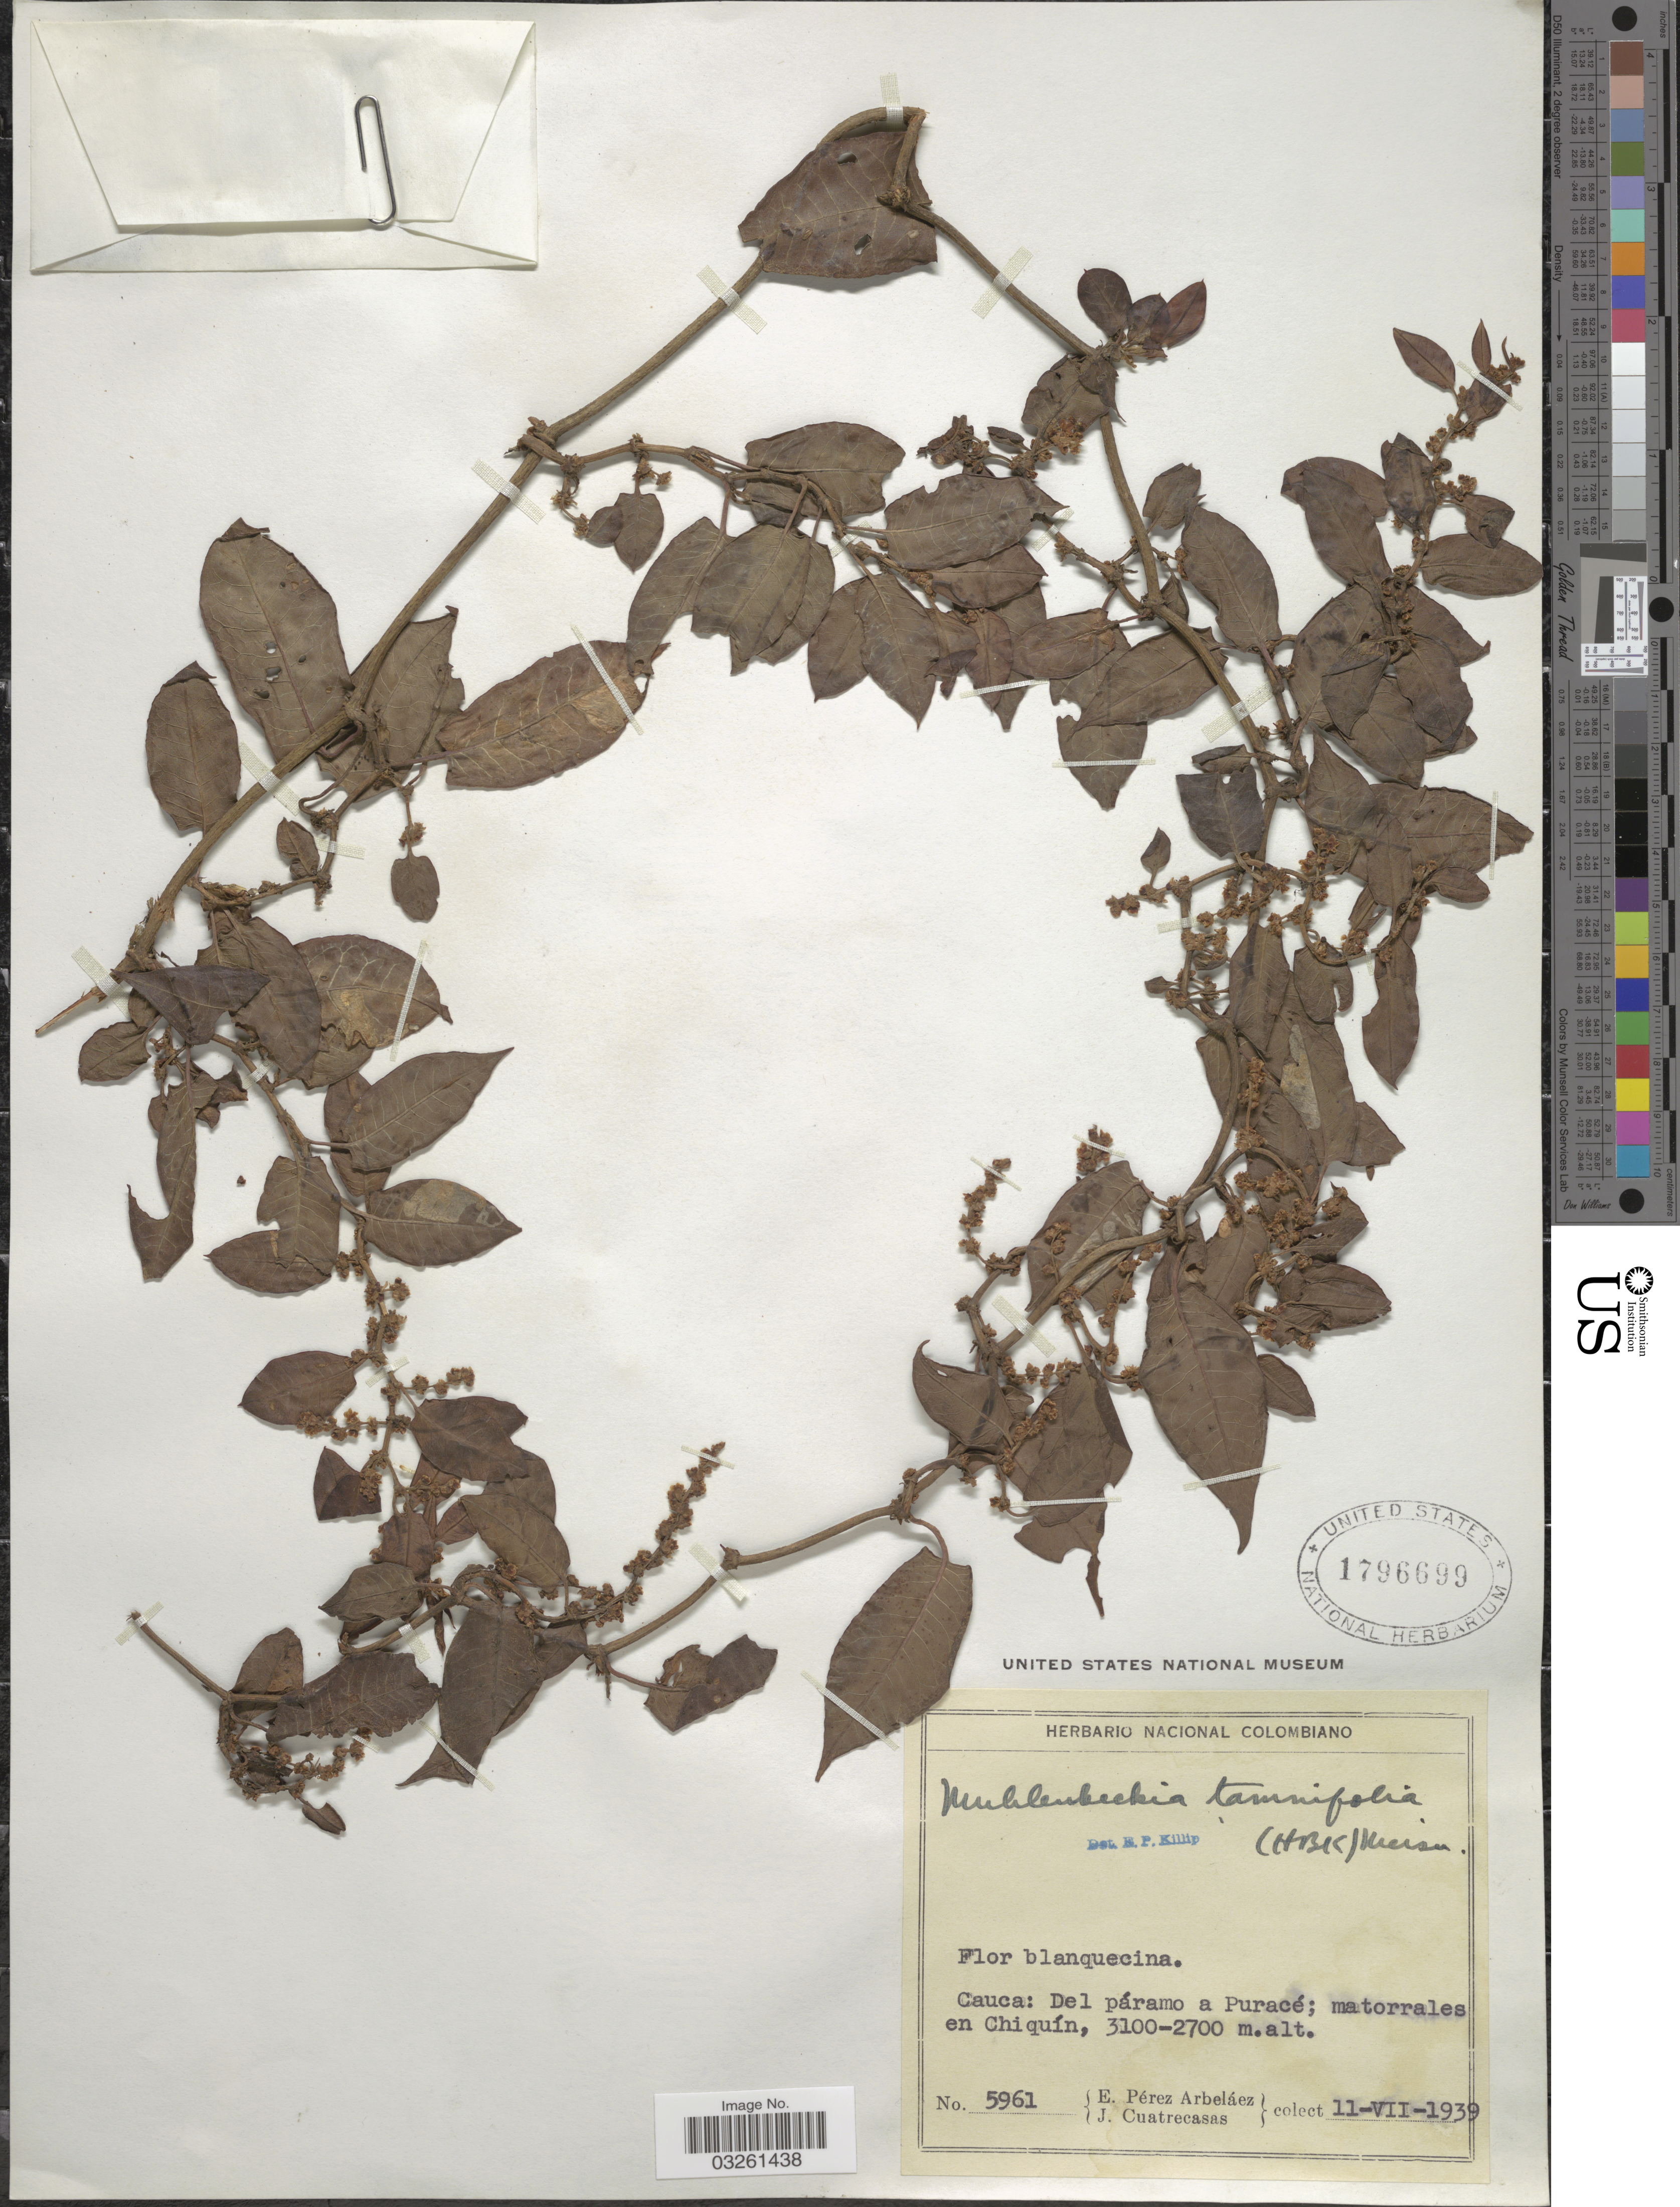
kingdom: Plantae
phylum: Tracheophyta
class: Magnoliopsida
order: Caryophyllales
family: Polygonaceae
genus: Muehlenbeckia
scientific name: Muehlenbeckia tamnifolia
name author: (Kunth) Meisn.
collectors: E. Pérez Arbeláez & J. Cuatrecasas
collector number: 5961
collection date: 1939-07-11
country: Colombia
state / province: Cauca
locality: Del páramo a Puracé; matorrales en Chiquín.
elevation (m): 2700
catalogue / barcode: US 1796699